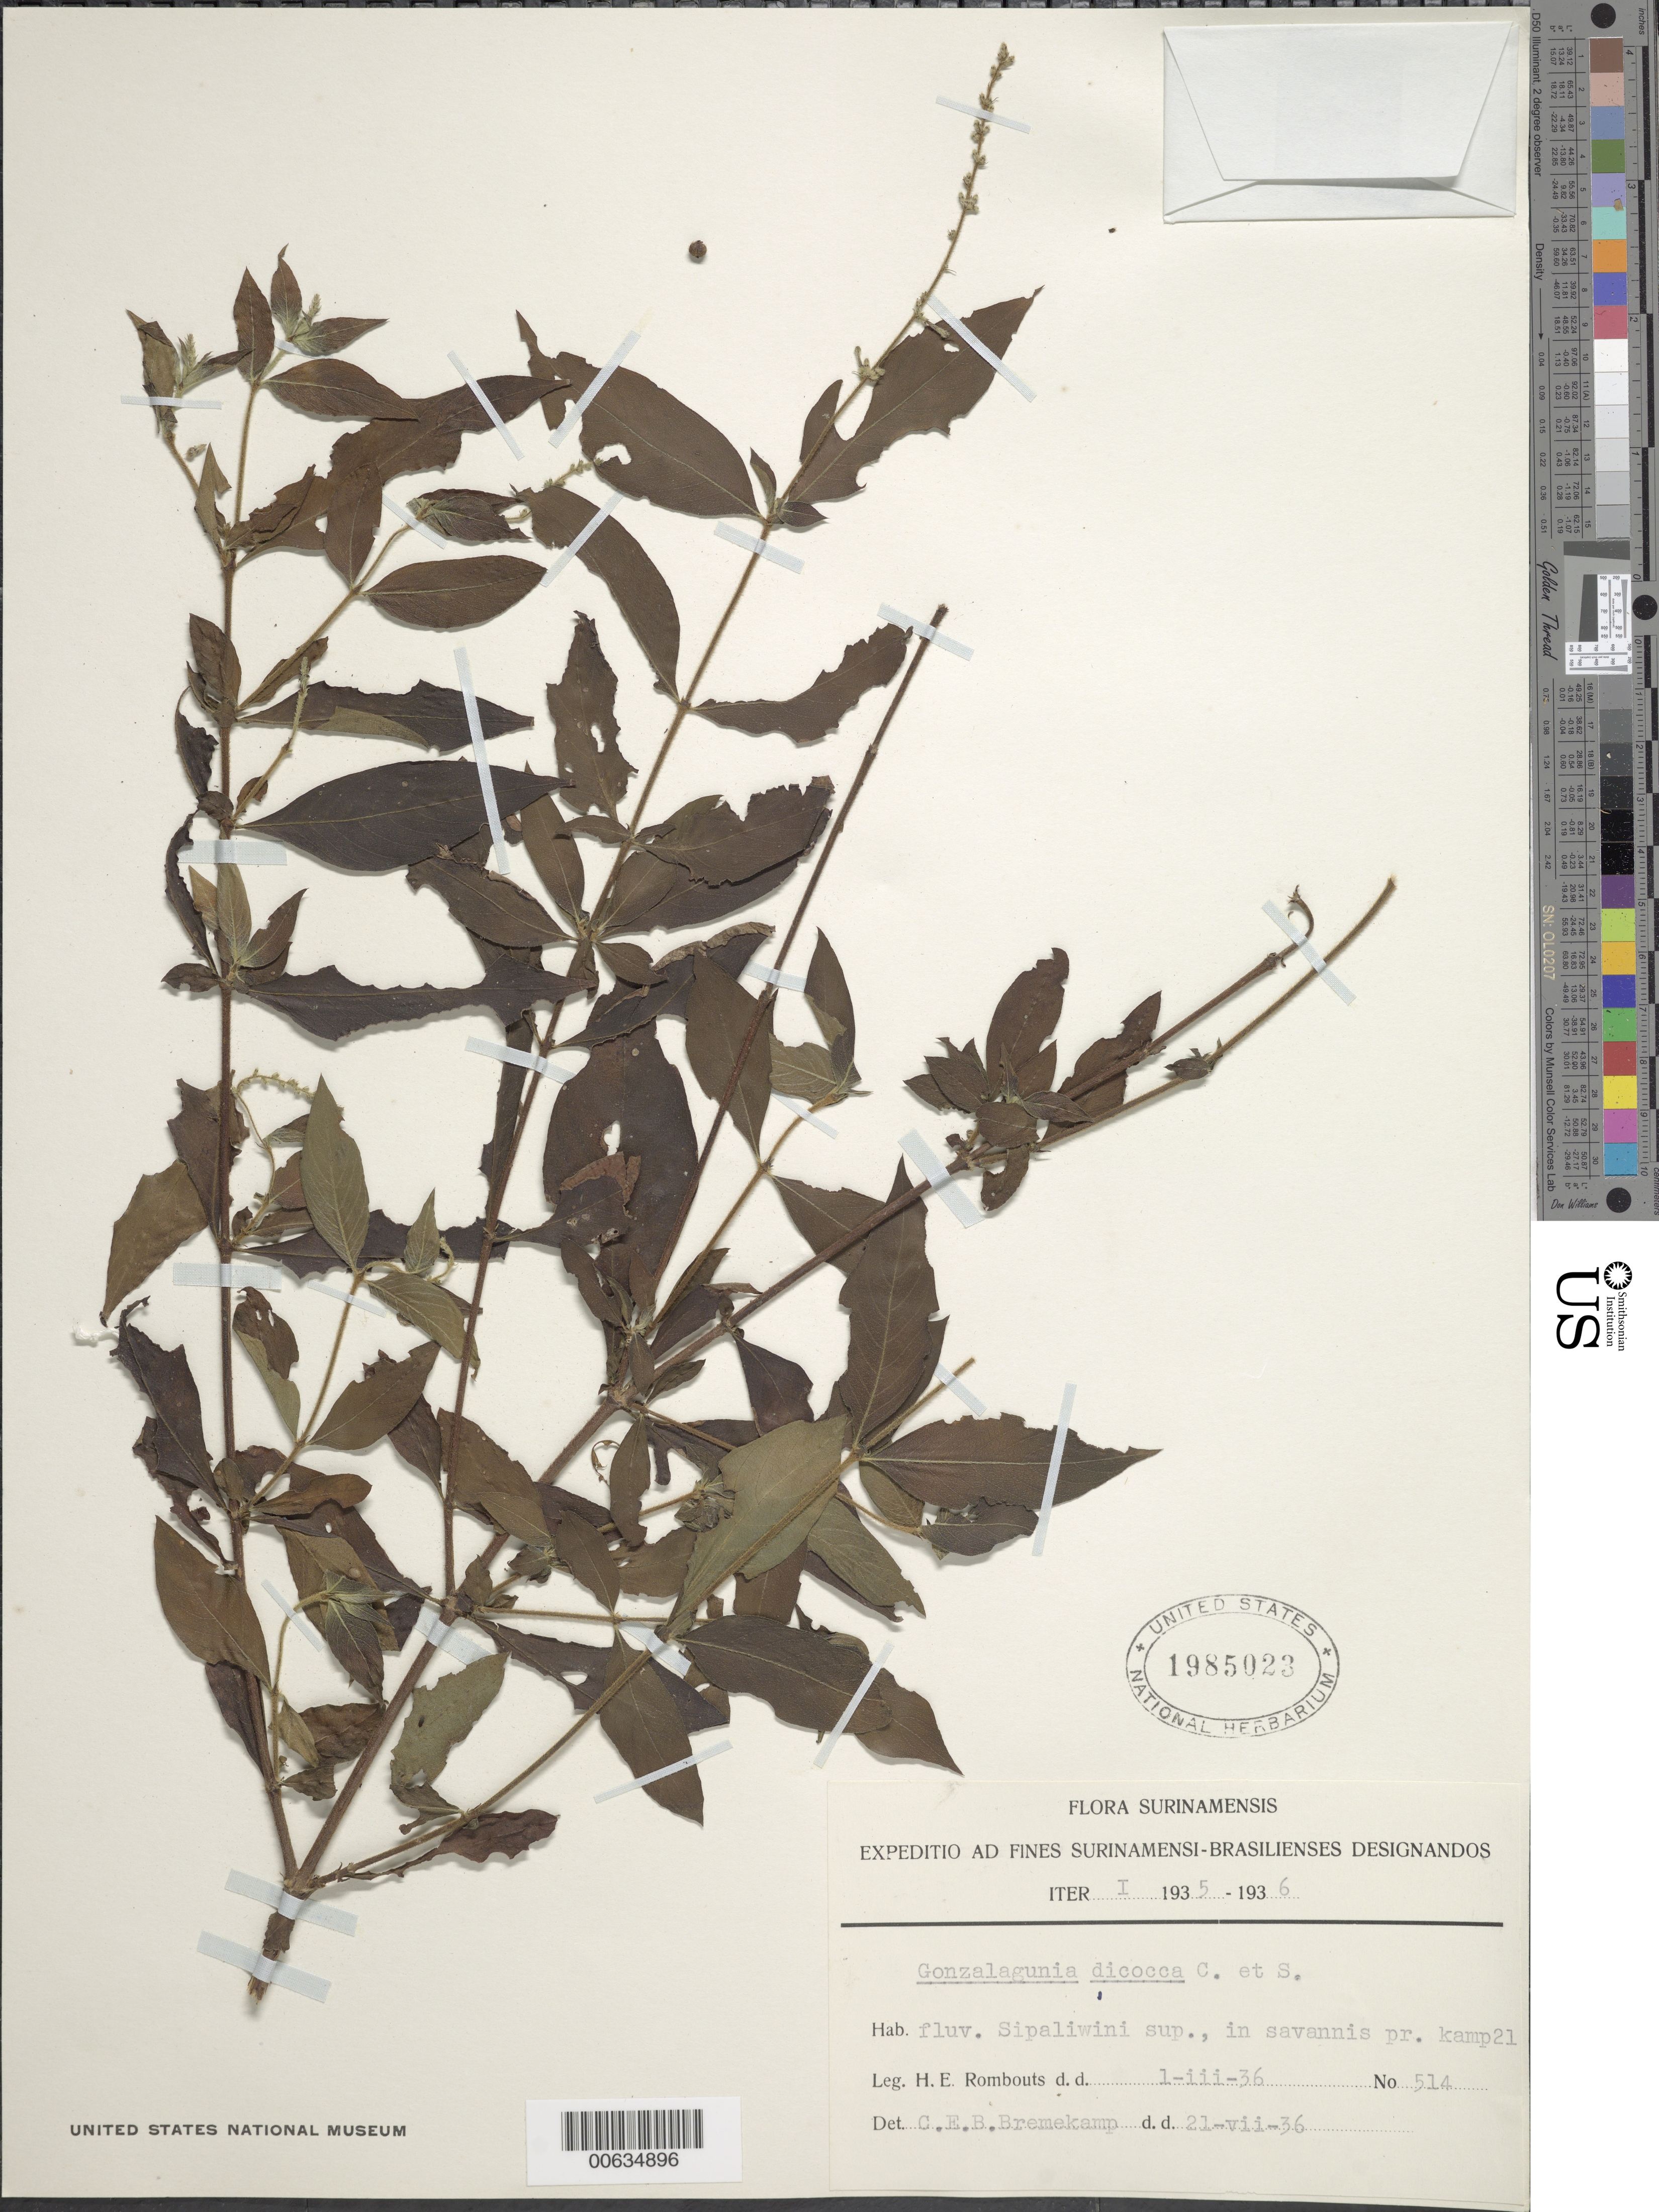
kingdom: Plantae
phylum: Tracheophyta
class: Magnoliopsida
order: Gentianales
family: Rubiaceae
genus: Gonzalagunia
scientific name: Gonzalagunia dicocca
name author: Cham. & Schltdl.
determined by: Bremekamp, C. E. B.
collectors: H. Rombouts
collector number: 514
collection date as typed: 1-Mar-36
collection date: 1936-03-01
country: Suriname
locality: Upper Sipaliwini R., camp XXI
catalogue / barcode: US 1985023